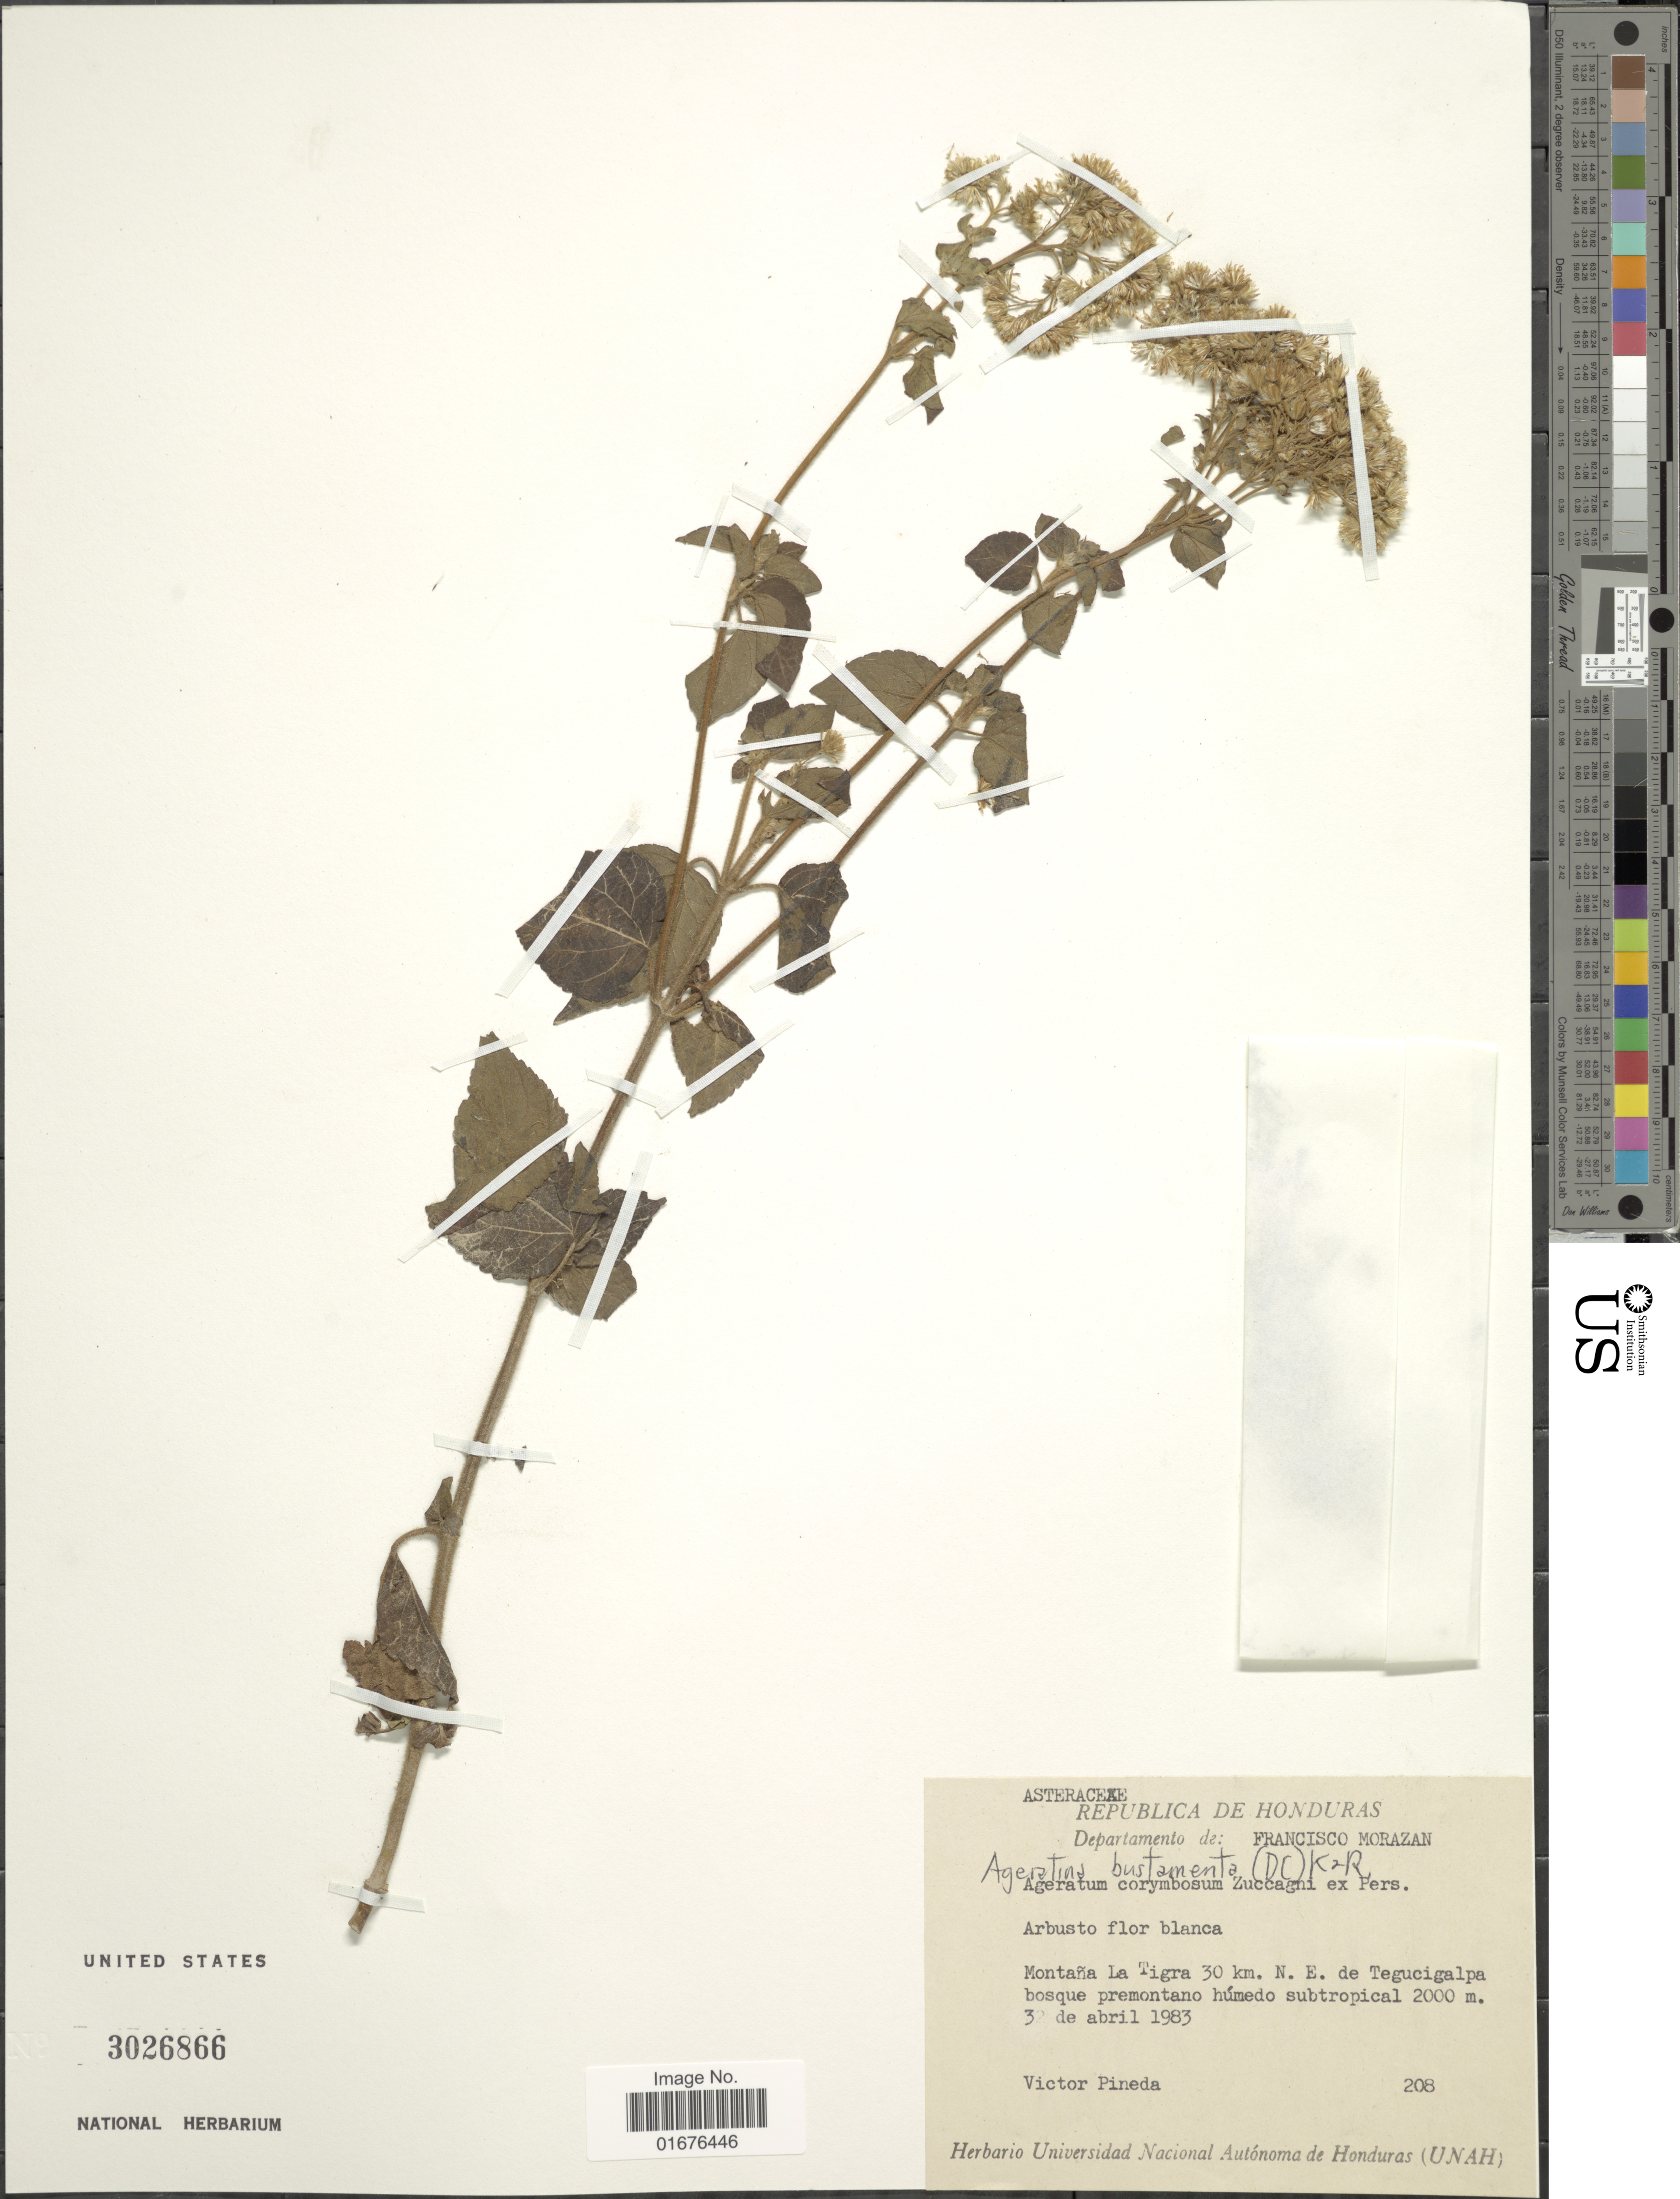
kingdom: Plantae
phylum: Tracheophyta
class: Magnoliopsida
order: Asterales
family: Asteraceae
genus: Ageratina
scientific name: Ageratina pichinchensis var. bustamenta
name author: (DC.) R.M. King & H. Rob.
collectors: V. Pineda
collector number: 208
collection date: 1983-04-03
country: Honduras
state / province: Fco. Morazán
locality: Montaña La Tigra, ca. 30 km. N.E. de Tegucigalpa, bosque premontano húmedo subtropical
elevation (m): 2000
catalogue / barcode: US 3026866